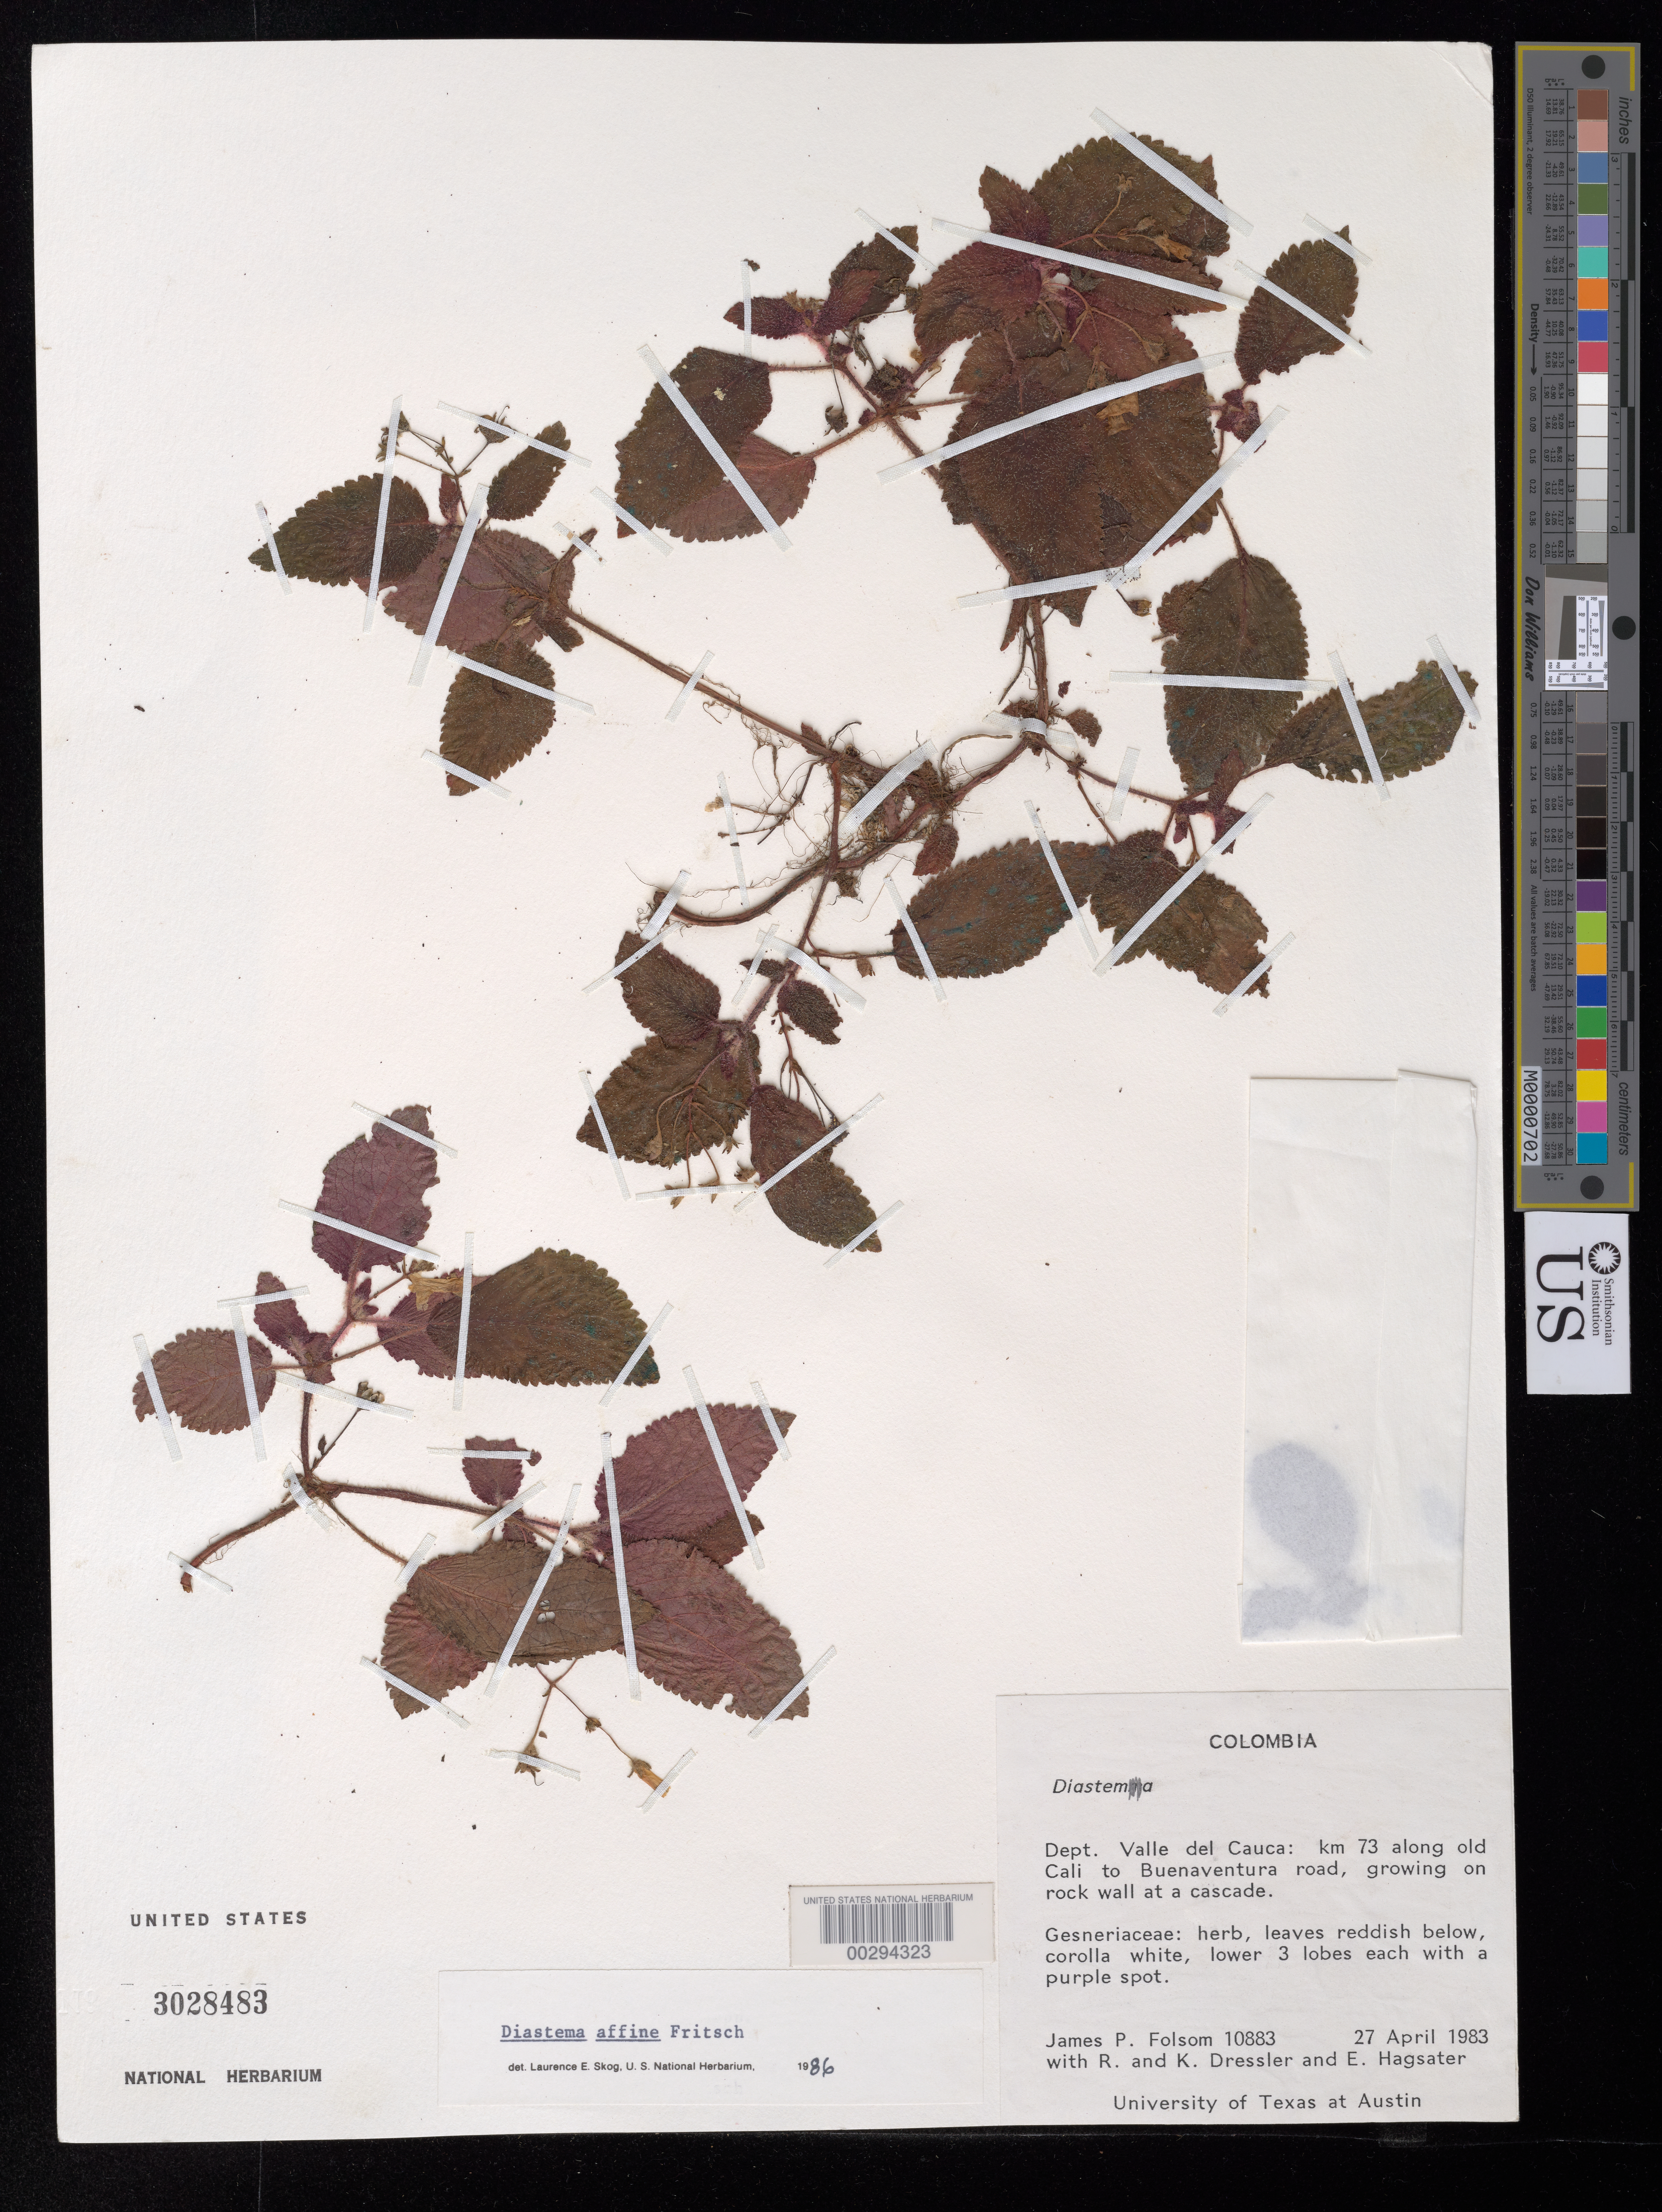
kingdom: Plantae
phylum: Tracheophyta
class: Magnoliopsida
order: Lamiales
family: Gesneriaceae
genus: Diastema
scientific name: Diastema affine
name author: Fritsch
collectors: J. P. Folsom, R. Dressler, K. Dressler & E. Hágsater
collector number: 10883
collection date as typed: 27 Apr 1983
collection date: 1983-04-27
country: Colombia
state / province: Valle del Cauca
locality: Km 73 along old Cali to Buenaventura road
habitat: Rock wall at a cascade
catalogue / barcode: US 3028483